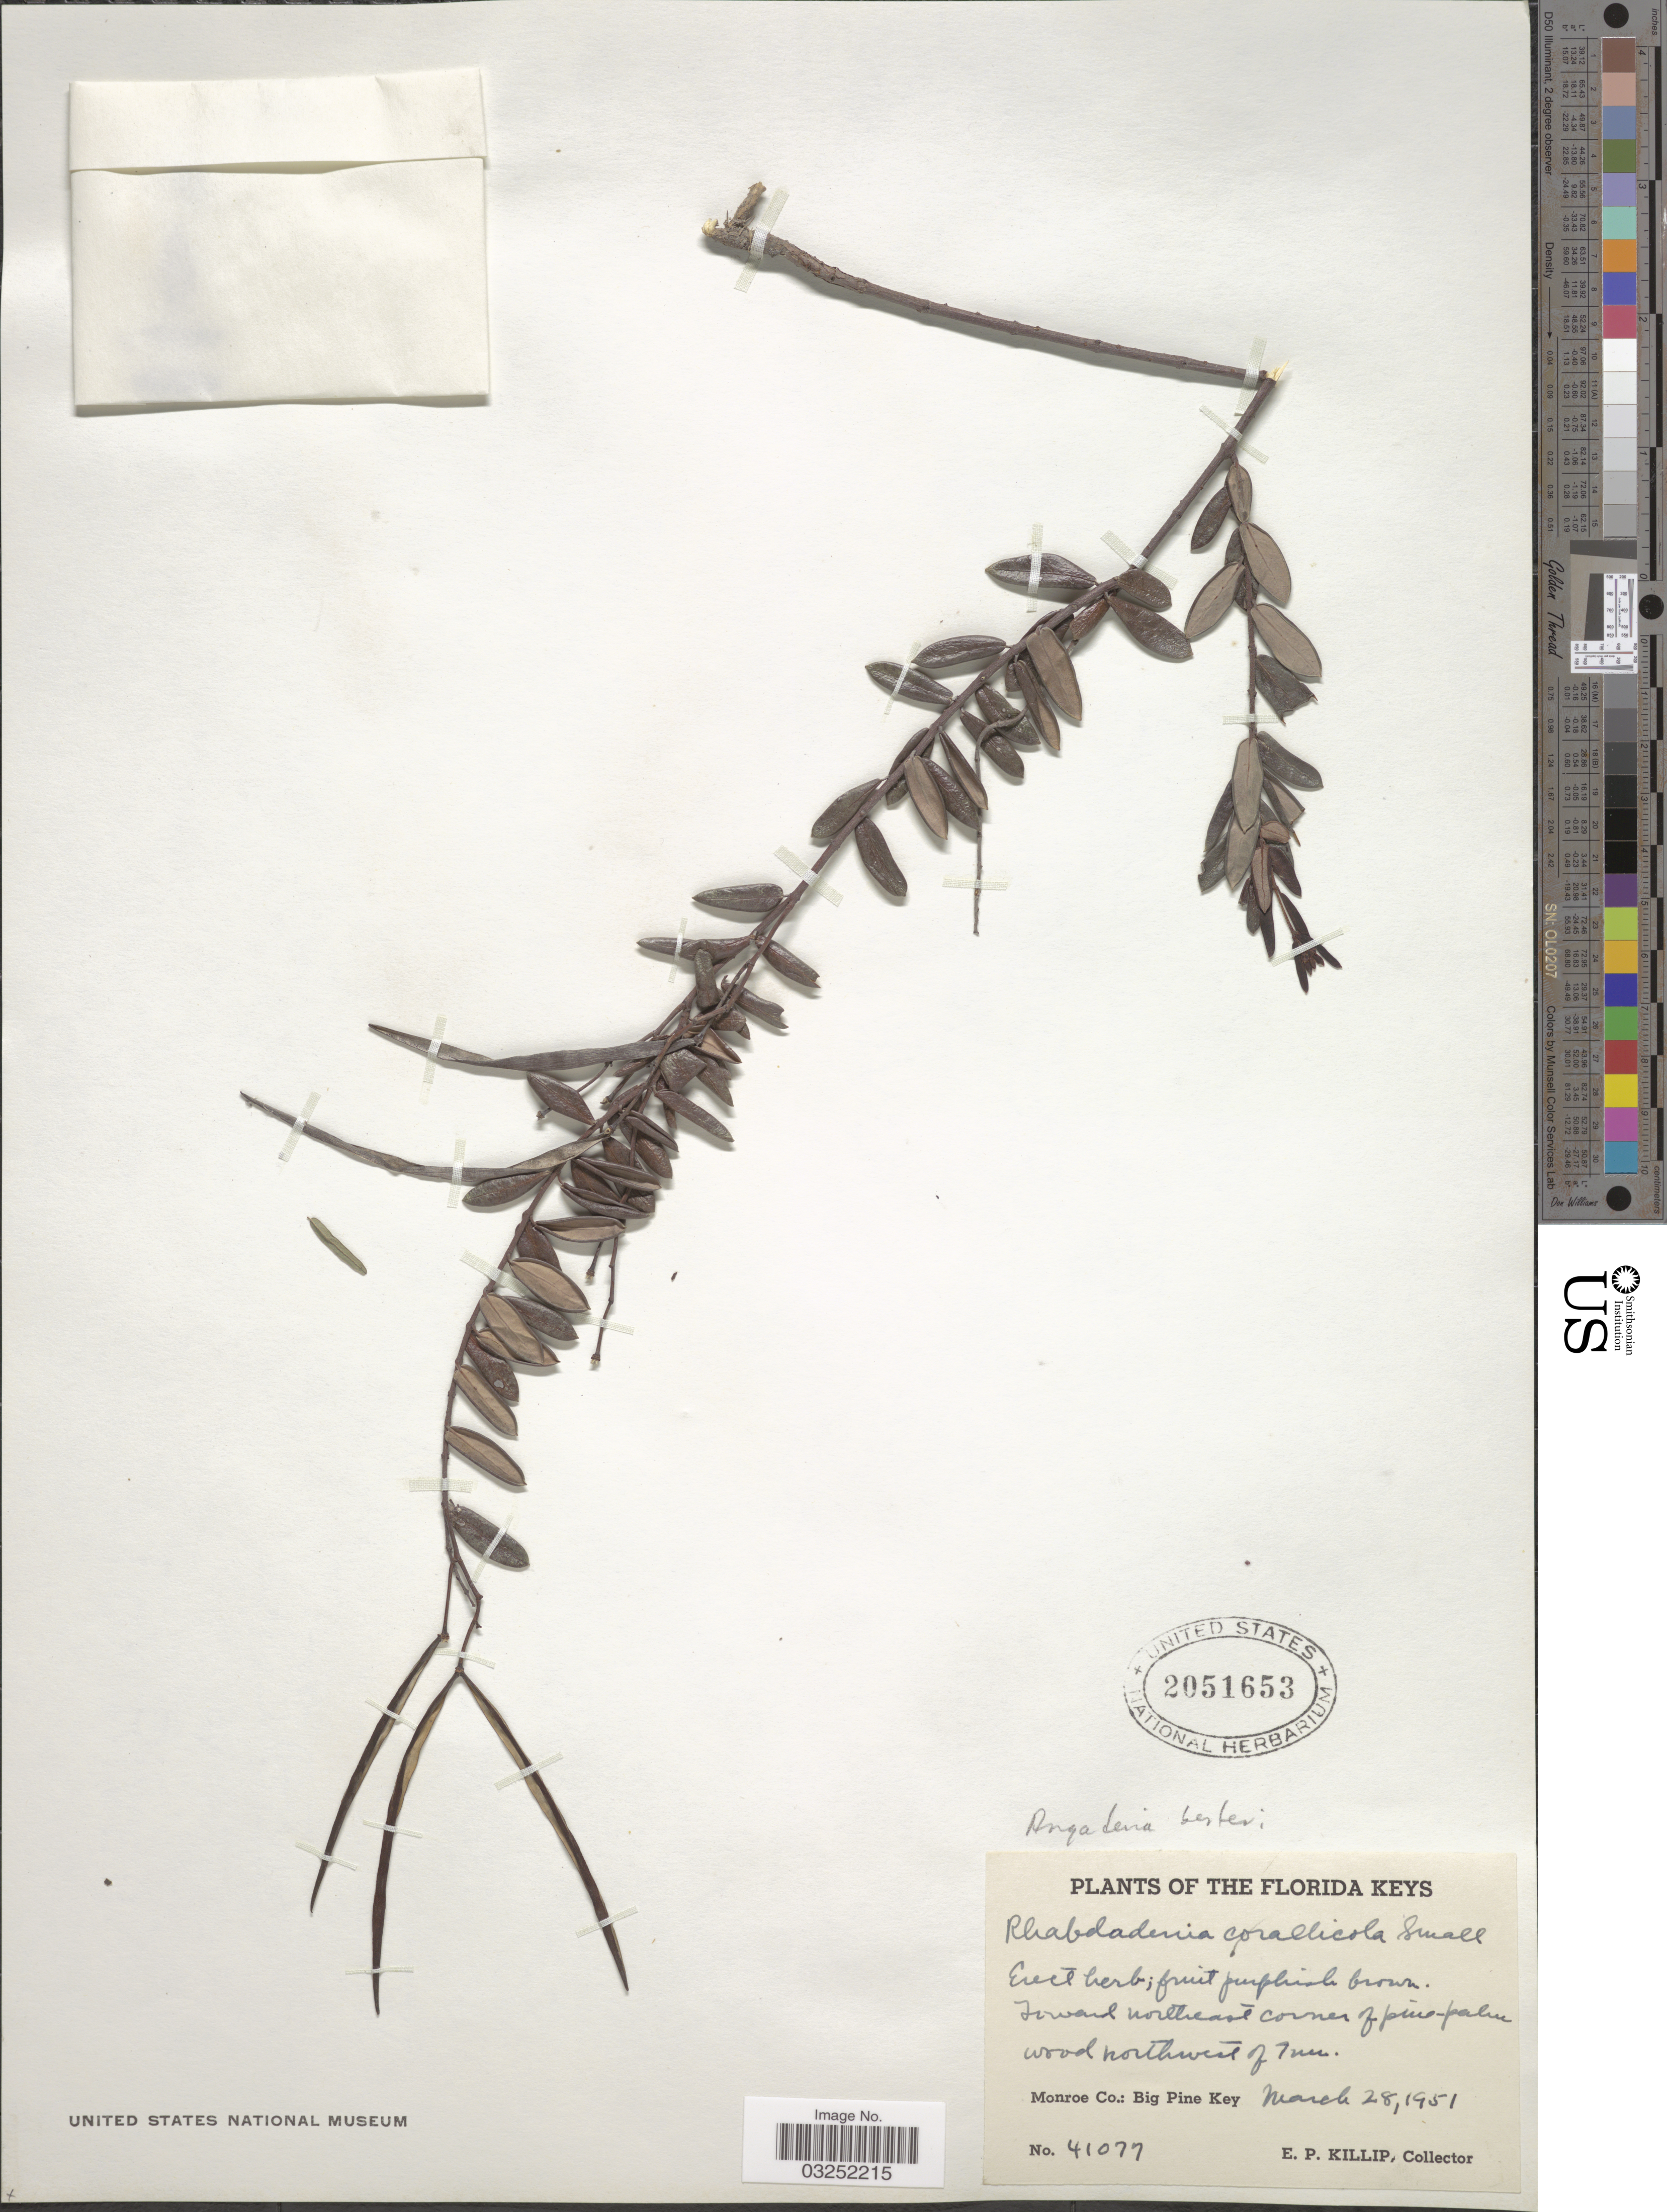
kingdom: Plantae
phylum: Tracheophyta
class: Magnoliopsida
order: Gentianales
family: Apocynaceae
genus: Angadenia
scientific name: Angadenia berteroi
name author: (A. DC.) Miers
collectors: E. P. Killip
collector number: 41077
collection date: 1951-03-28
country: United States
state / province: Florida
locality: The Florida Keys, wood northwest of Inn. Monroe Co.: Big Pine Key.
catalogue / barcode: US 2051653